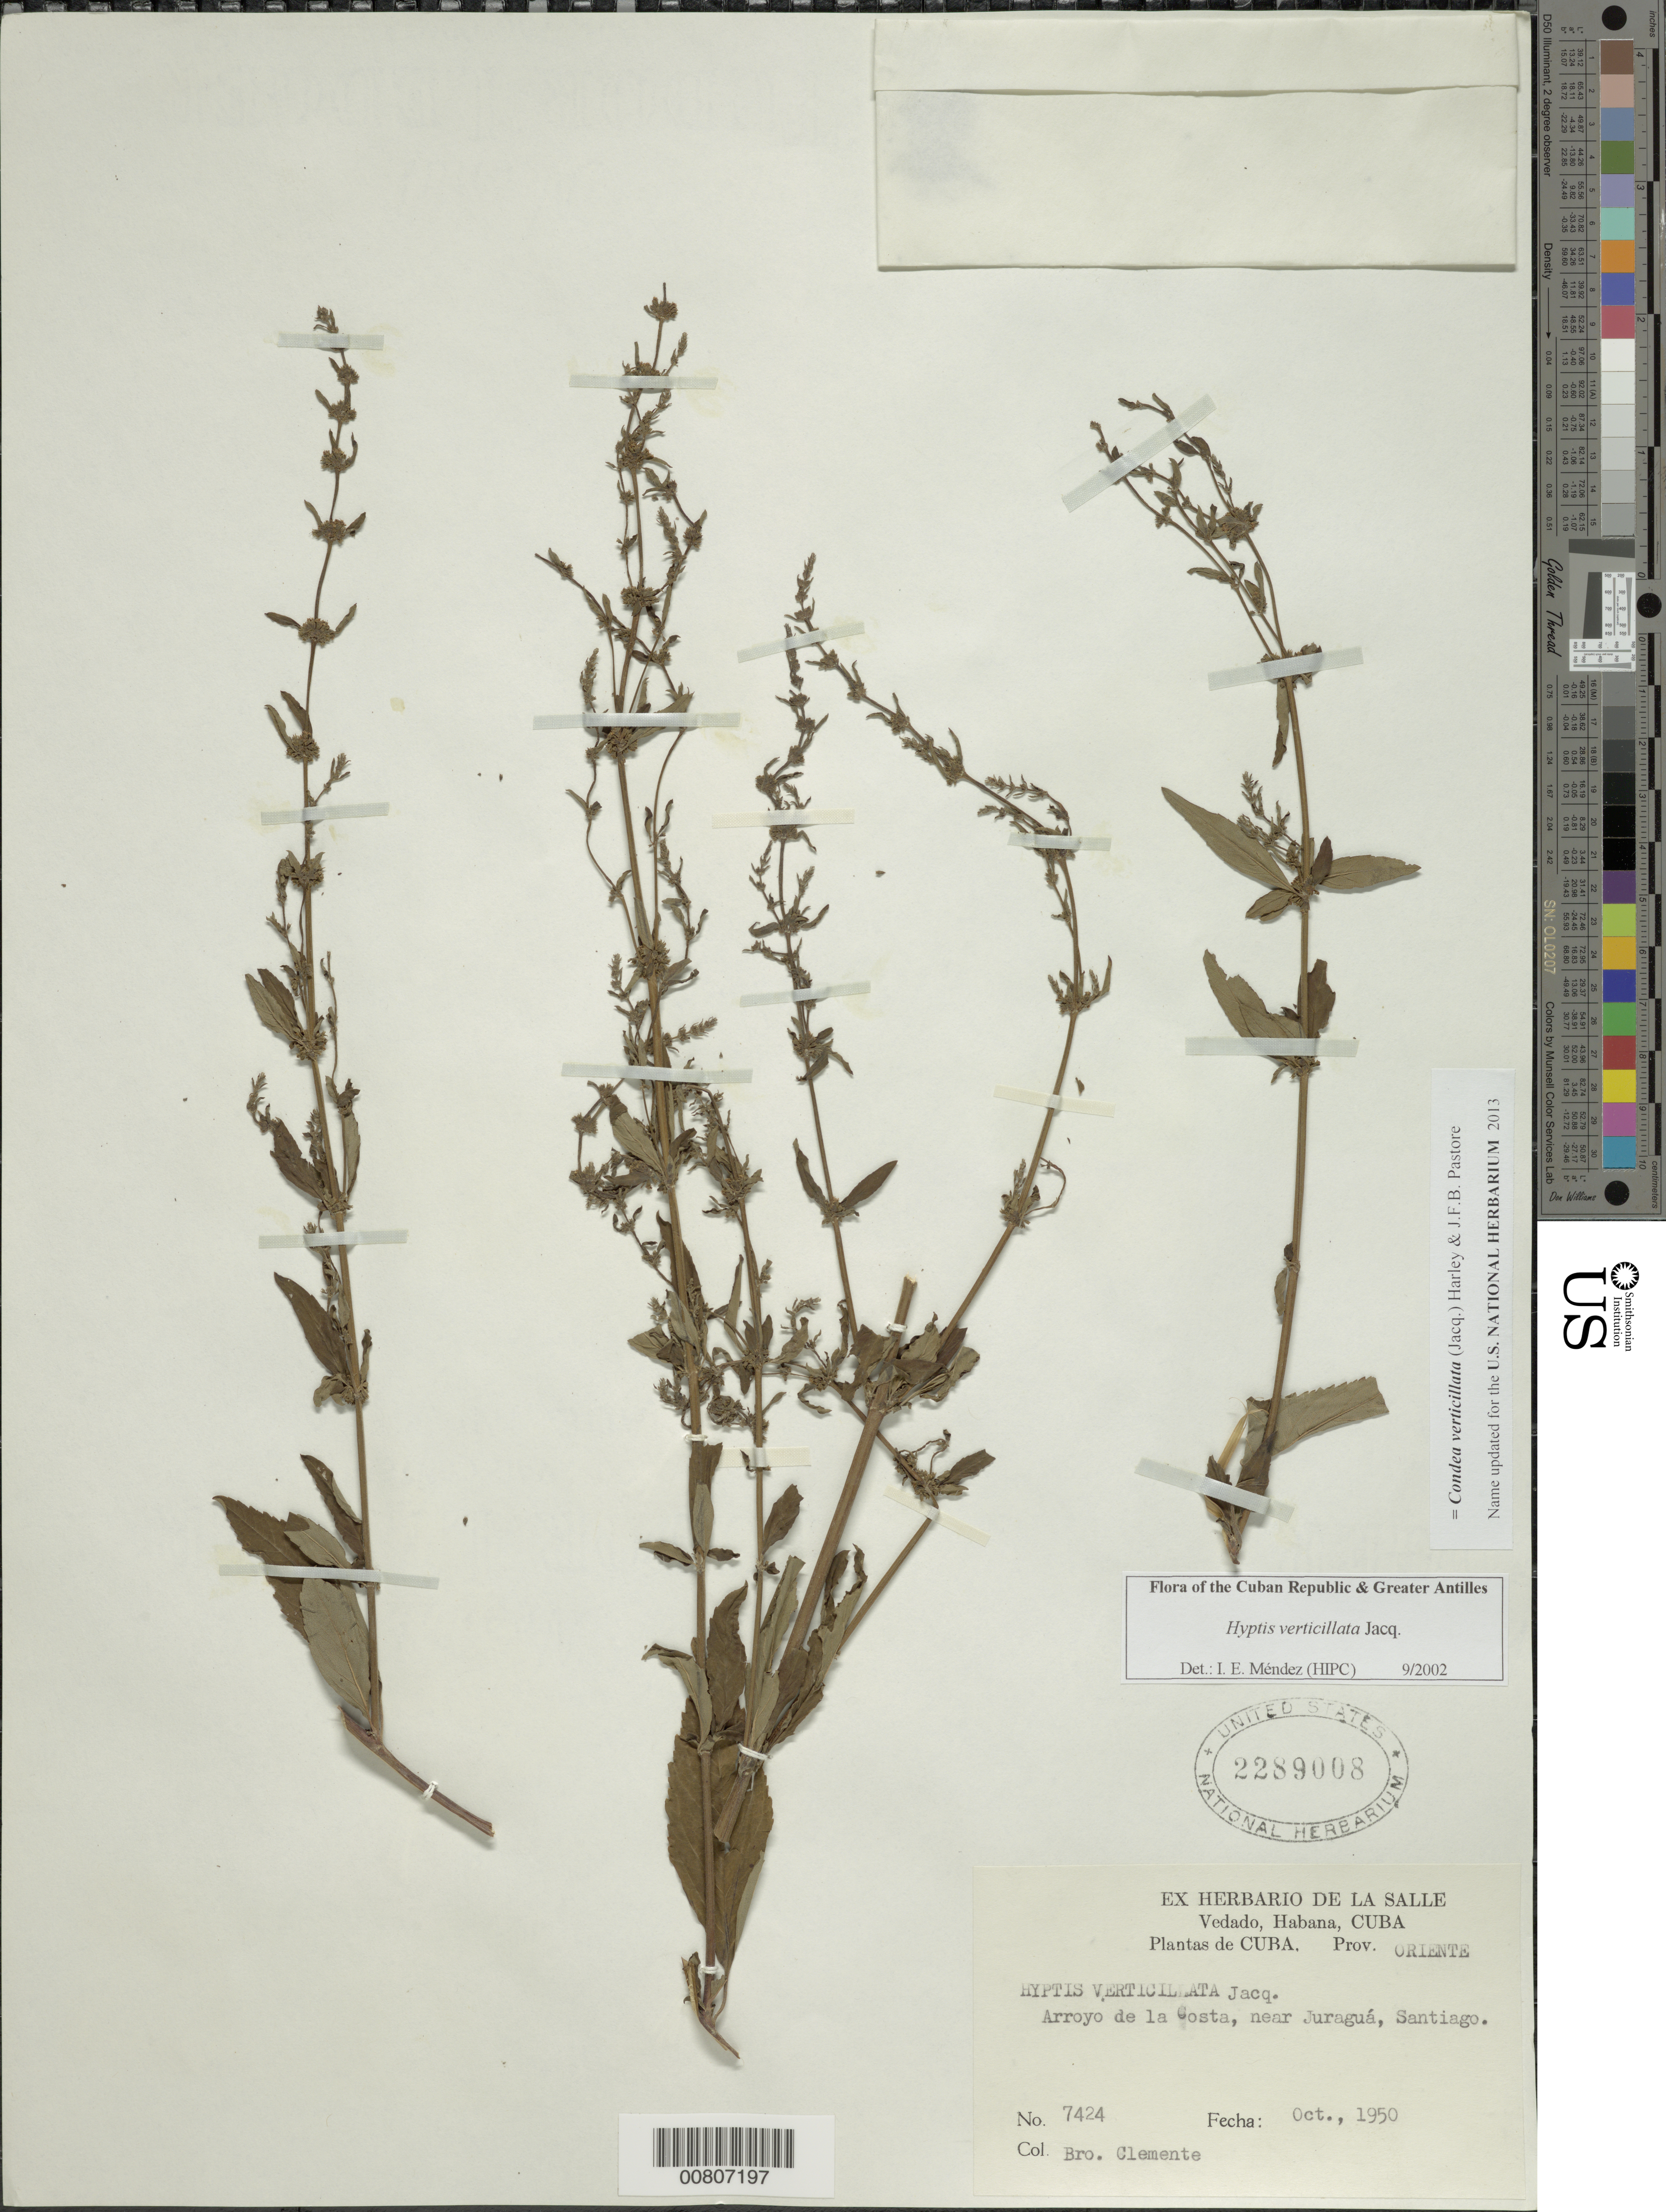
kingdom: Plantae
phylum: Tracheophyta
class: Magnoliopsida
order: Lamiales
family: Lamiaceae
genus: Hyptis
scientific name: Hyptis verticillata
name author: Jacq.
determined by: Méndez, Isidro E., (HIPC)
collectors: Bro. Clemente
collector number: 7424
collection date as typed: Oct 1950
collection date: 1950-10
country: Cuba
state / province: Santiago de Cuba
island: Cuba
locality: Arroyo de la Costa, near Juraguá, Santiago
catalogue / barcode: US 2289008